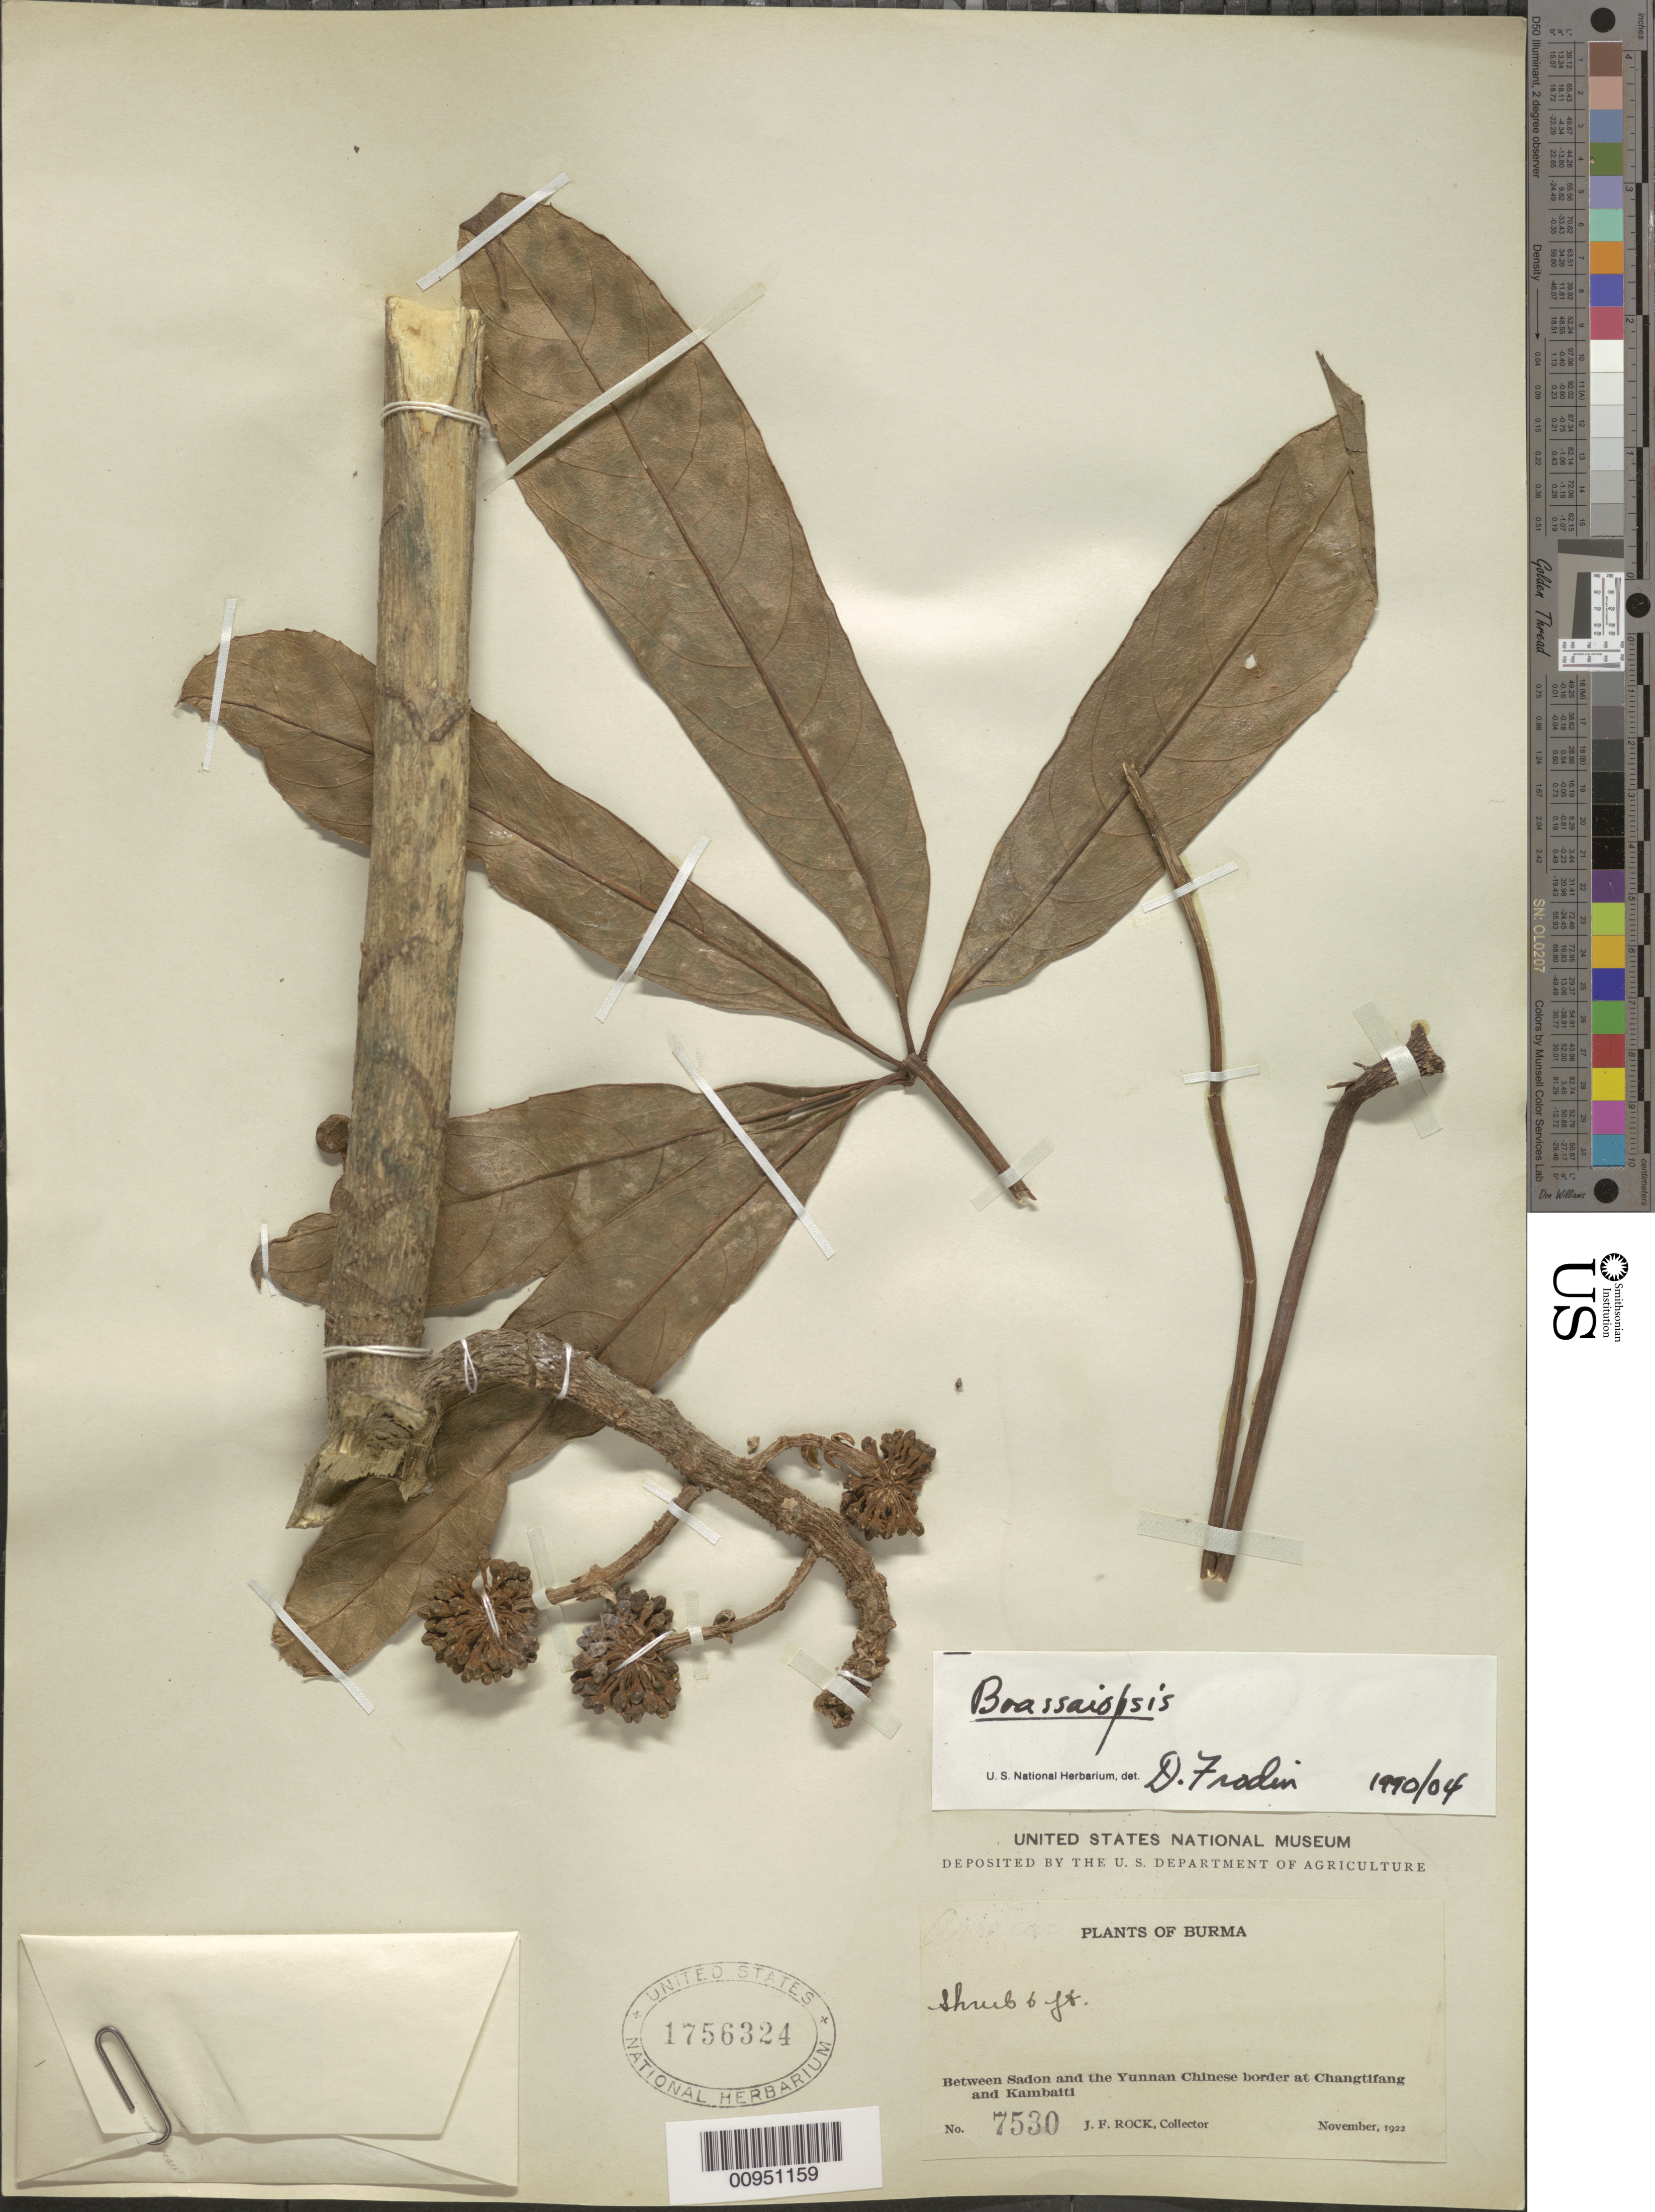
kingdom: Plantae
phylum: Tracheophyta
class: Magnoliopsida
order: Apiales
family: Araliaceae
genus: Brassaiopsis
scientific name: Brassaiopsis sp.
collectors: J. F. Rock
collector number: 7530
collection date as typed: Nov 1922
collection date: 1922-11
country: Myanmar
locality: Between Sadon and the Yunnan Chinese border at Changtifang and Kambaiti.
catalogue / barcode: US 1756324